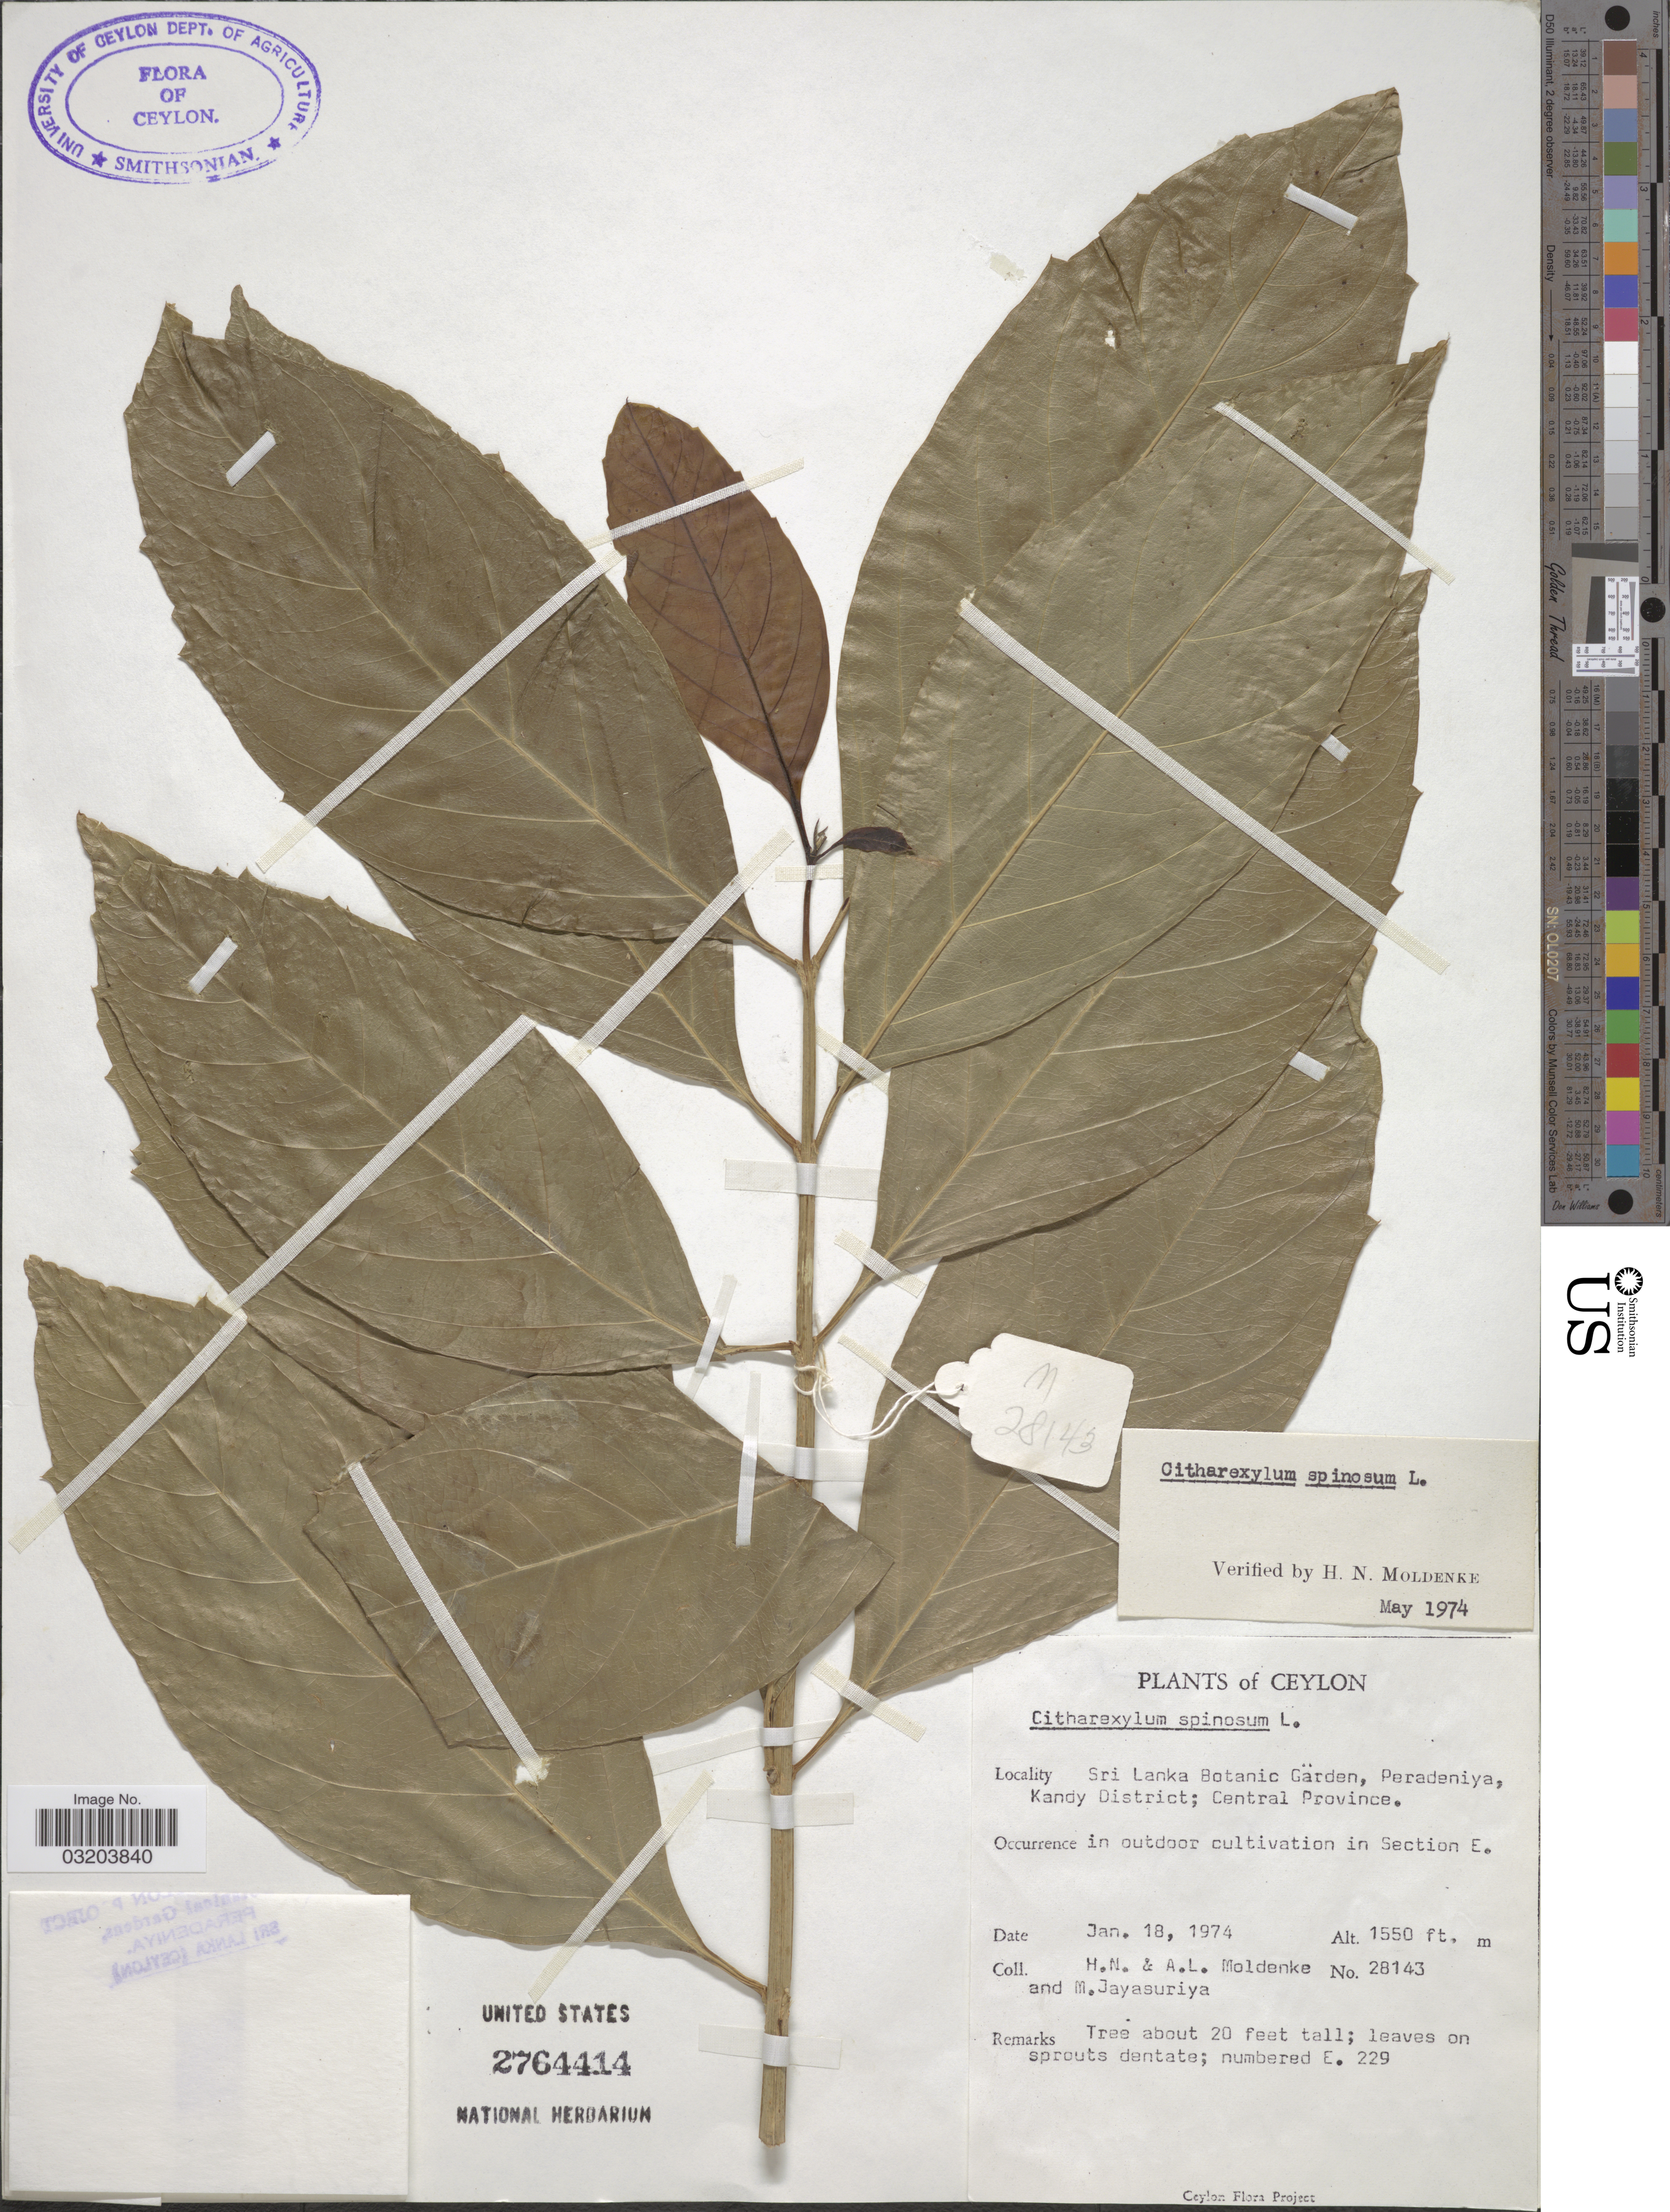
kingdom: Plantae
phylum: Tracheophyta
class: Magnoliopsida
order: Lamiales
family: Verbenaceae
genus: Citharexylum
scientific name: Citharexylum spinosum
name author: L.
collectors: H. N. Moldenke, A. L. Moldenke & M. Jayasuriya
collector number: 28143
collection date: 1974-01-18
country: Sri Lanka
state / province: Central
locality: Ceylon. Sri Lanka Botanic Gärdens, Peradeniya, Kandy District. In outdoor cultivation in Section E.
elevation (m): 472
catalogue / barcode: US 2764414